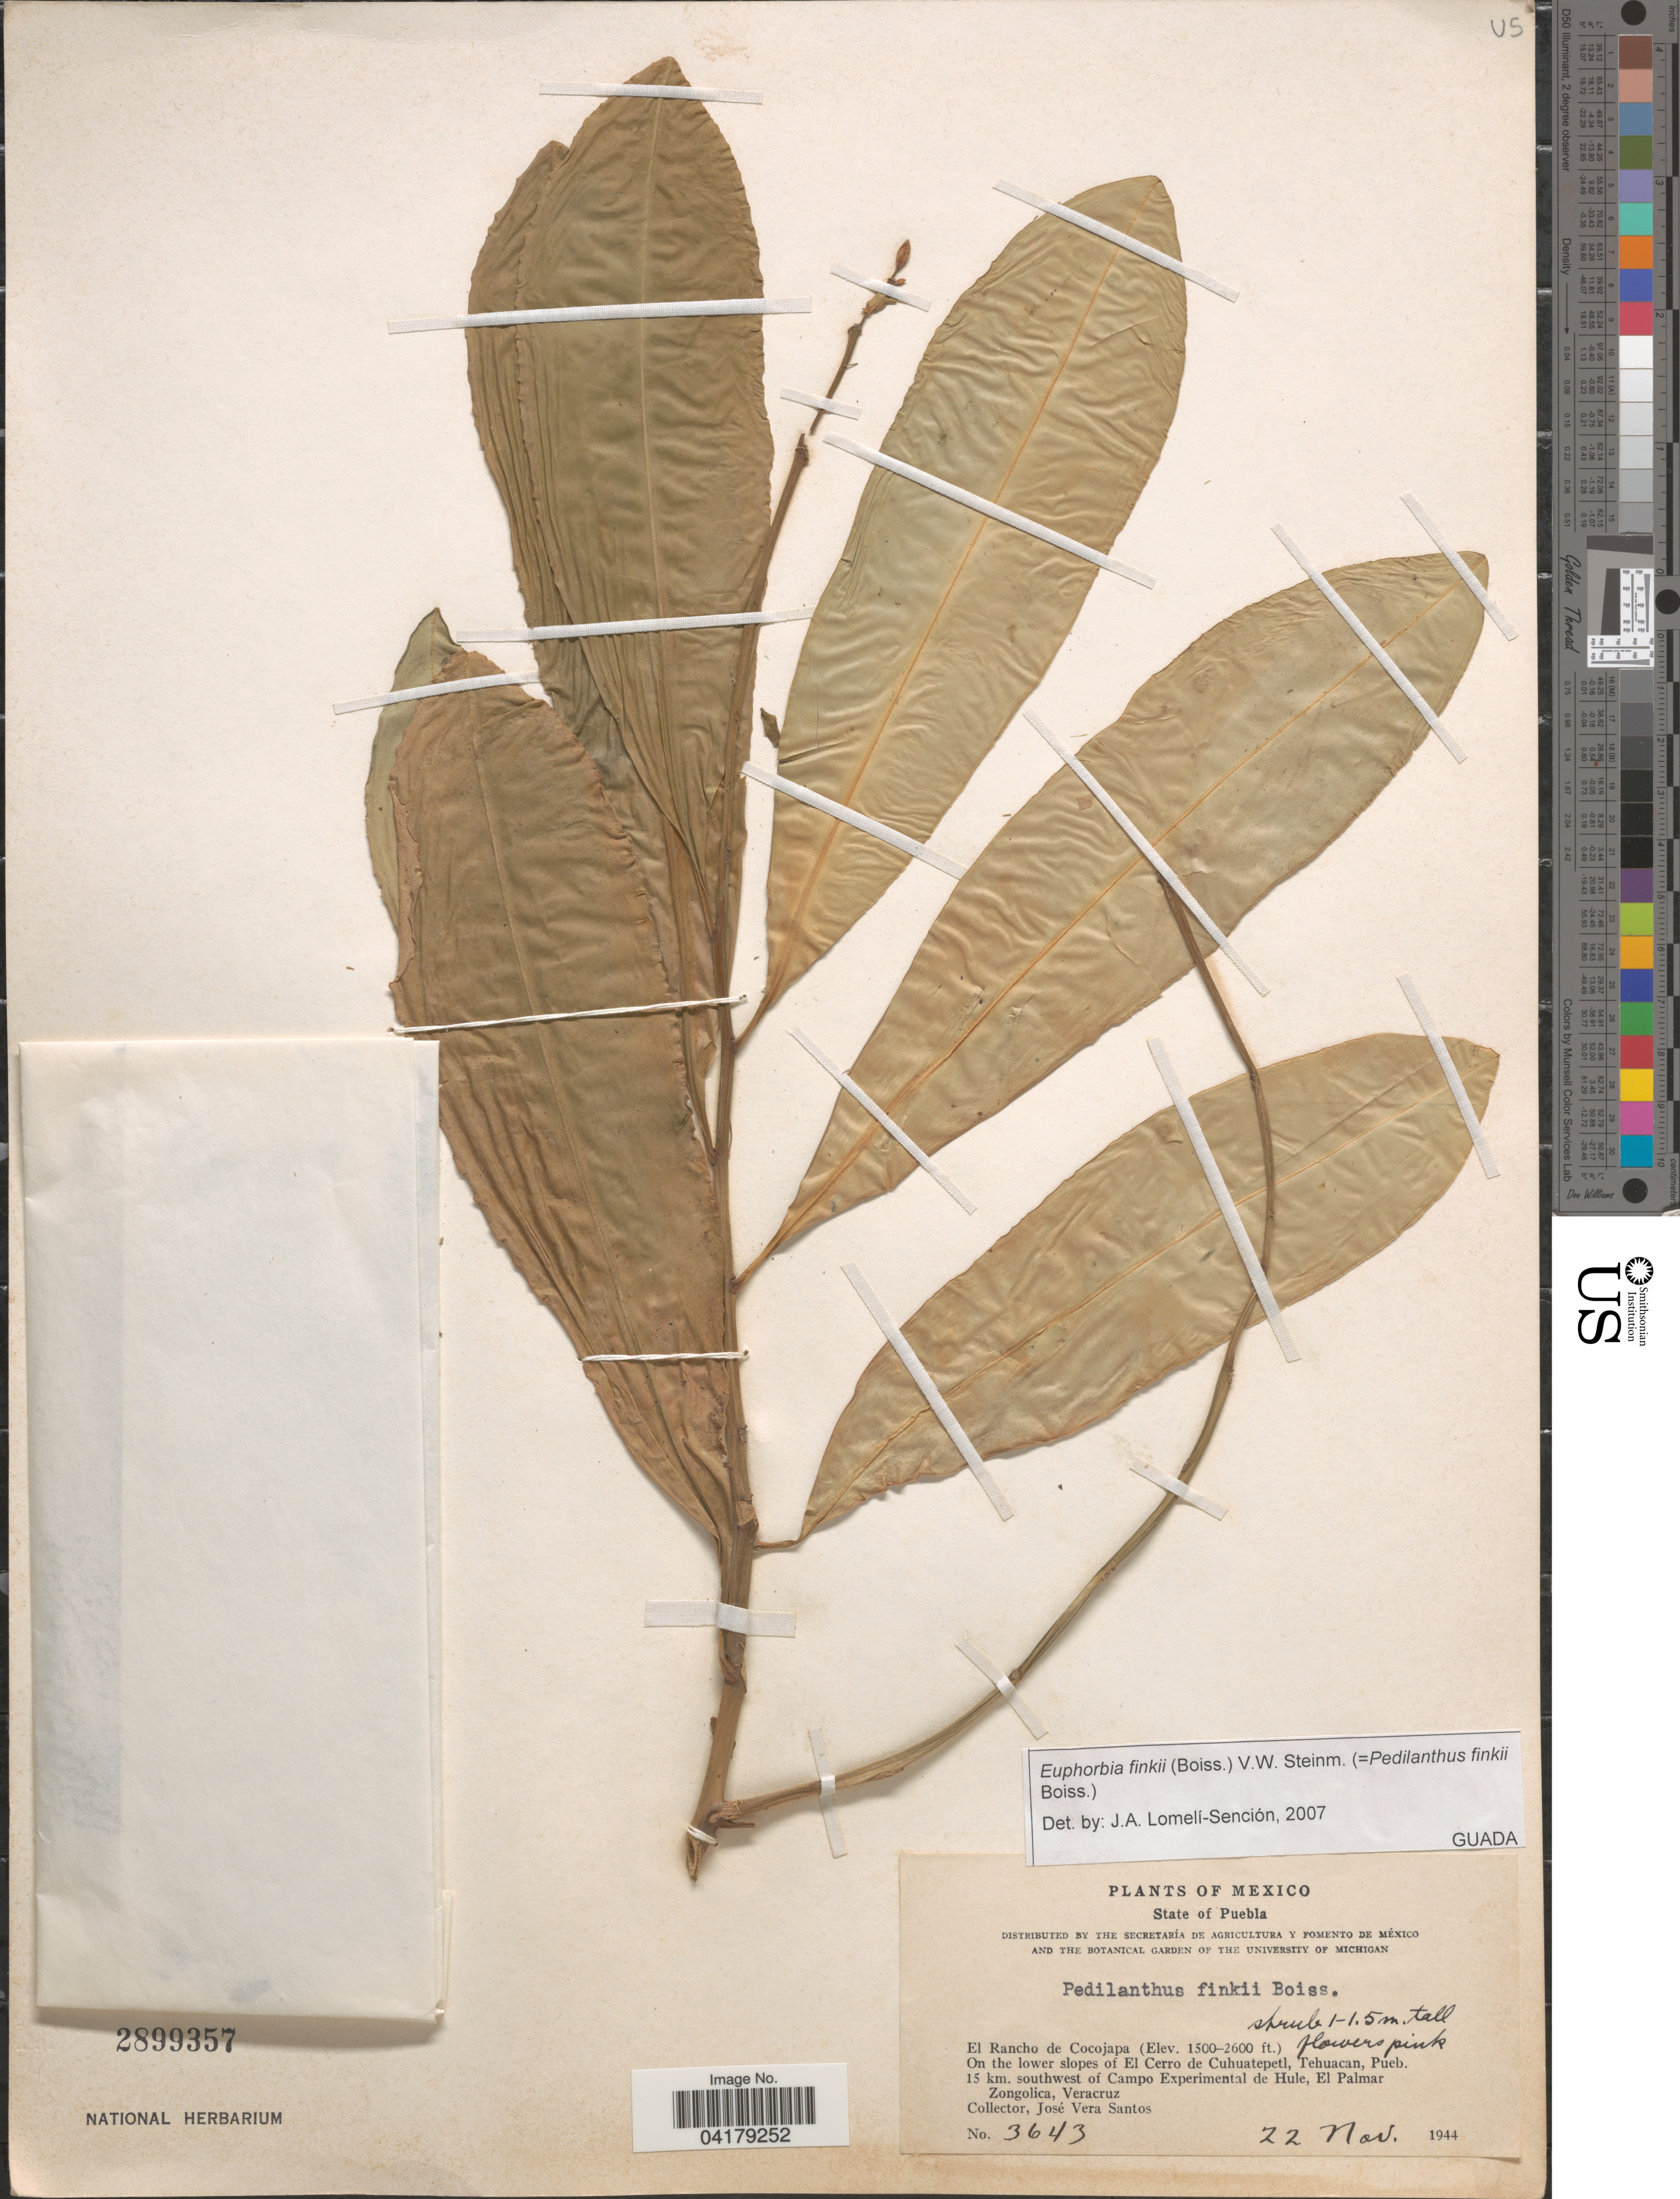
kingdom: Plantae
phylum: Tracheophyta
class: Magnoliopsida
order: Malpighiales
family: Euphorbiaceae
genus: Euphorbia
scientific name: Euphorbia finkii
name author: (Boiss.) V.W. Steinm.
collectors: J. V. Santos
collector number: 3643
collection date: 1944-11-22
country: Mexico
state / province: Puebla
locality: El Rancho de Cocojapa. On the lower slopes of El Cerro de Cuhuatepetl, Tehuacan, Pueb. 15 km. southwest of Campo Experimental de Hule, El Palmar Zongolica, Veracruz.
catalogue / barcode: US 2899357